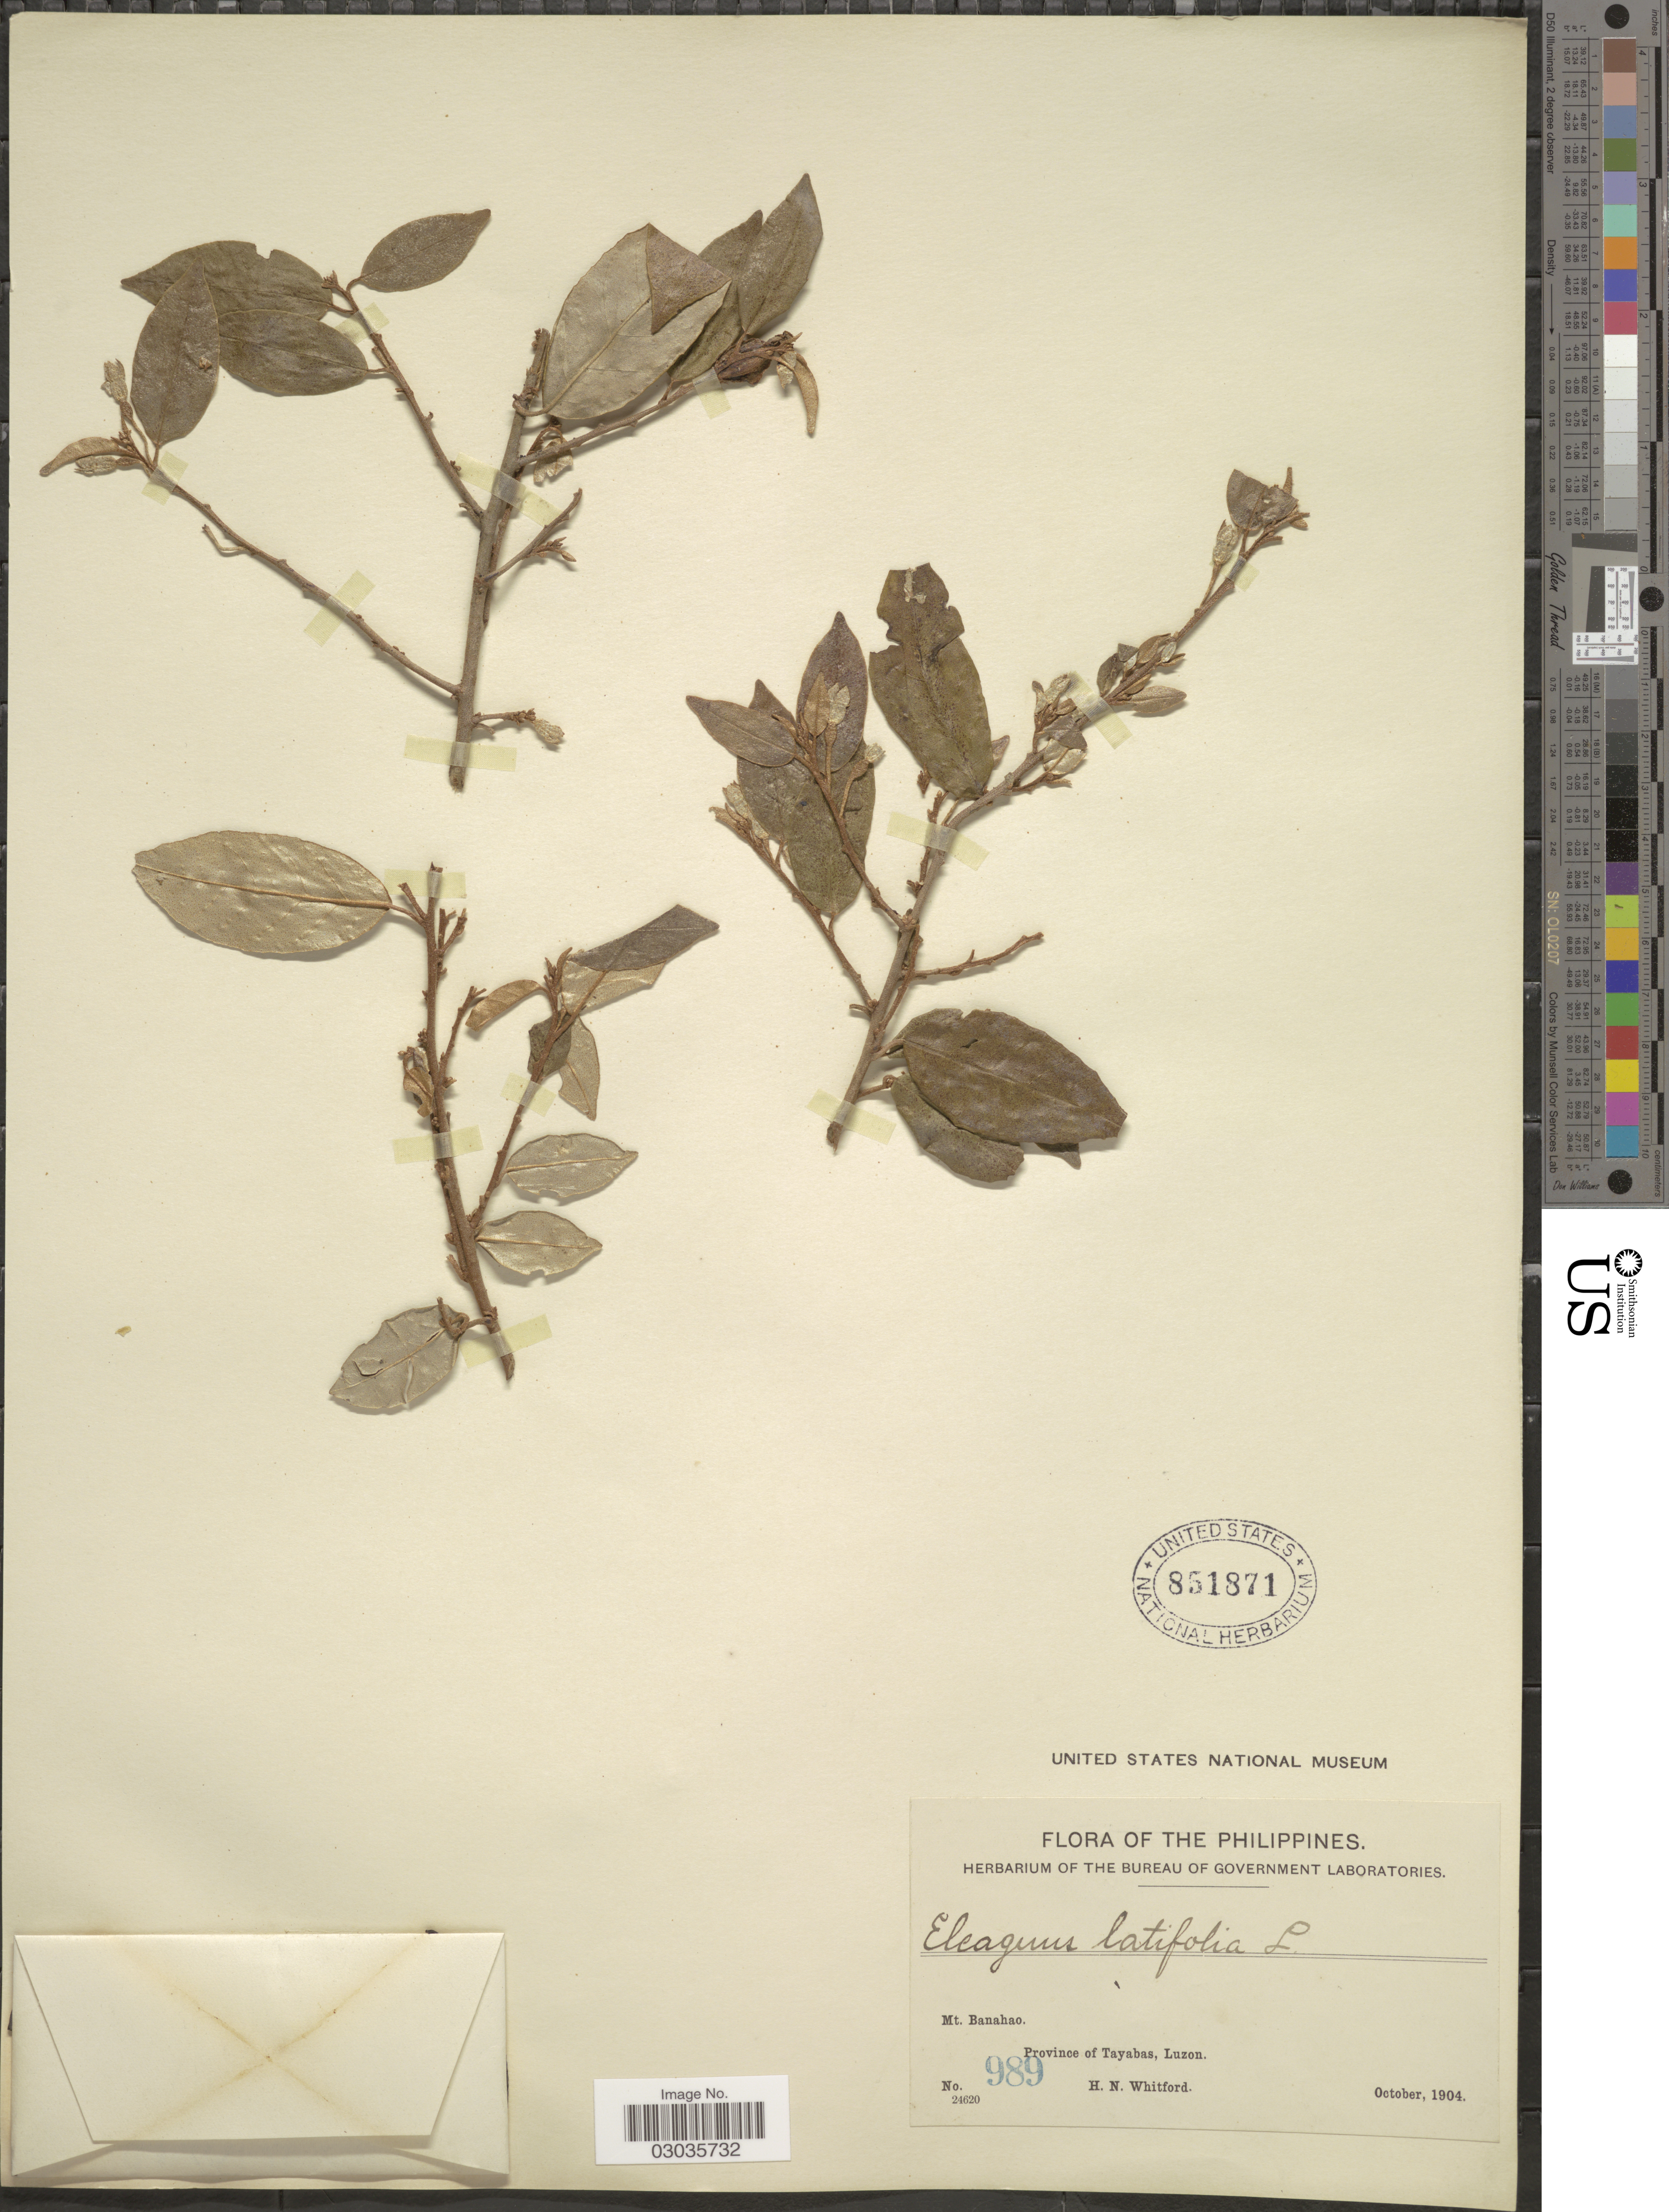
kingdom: Plantae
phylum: Tracheophyta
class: Magnoliopsida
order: Rosales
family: Elaeagnaceae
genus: Elaeagnus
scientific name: Elaeagnus triflora var. triflora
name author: Roxb.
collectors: H. N. Whitford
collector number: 989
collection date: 1904-10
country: Philippines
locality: Mt. Banahao. Province of Tayabas, Luzon.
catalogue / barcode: US 851871